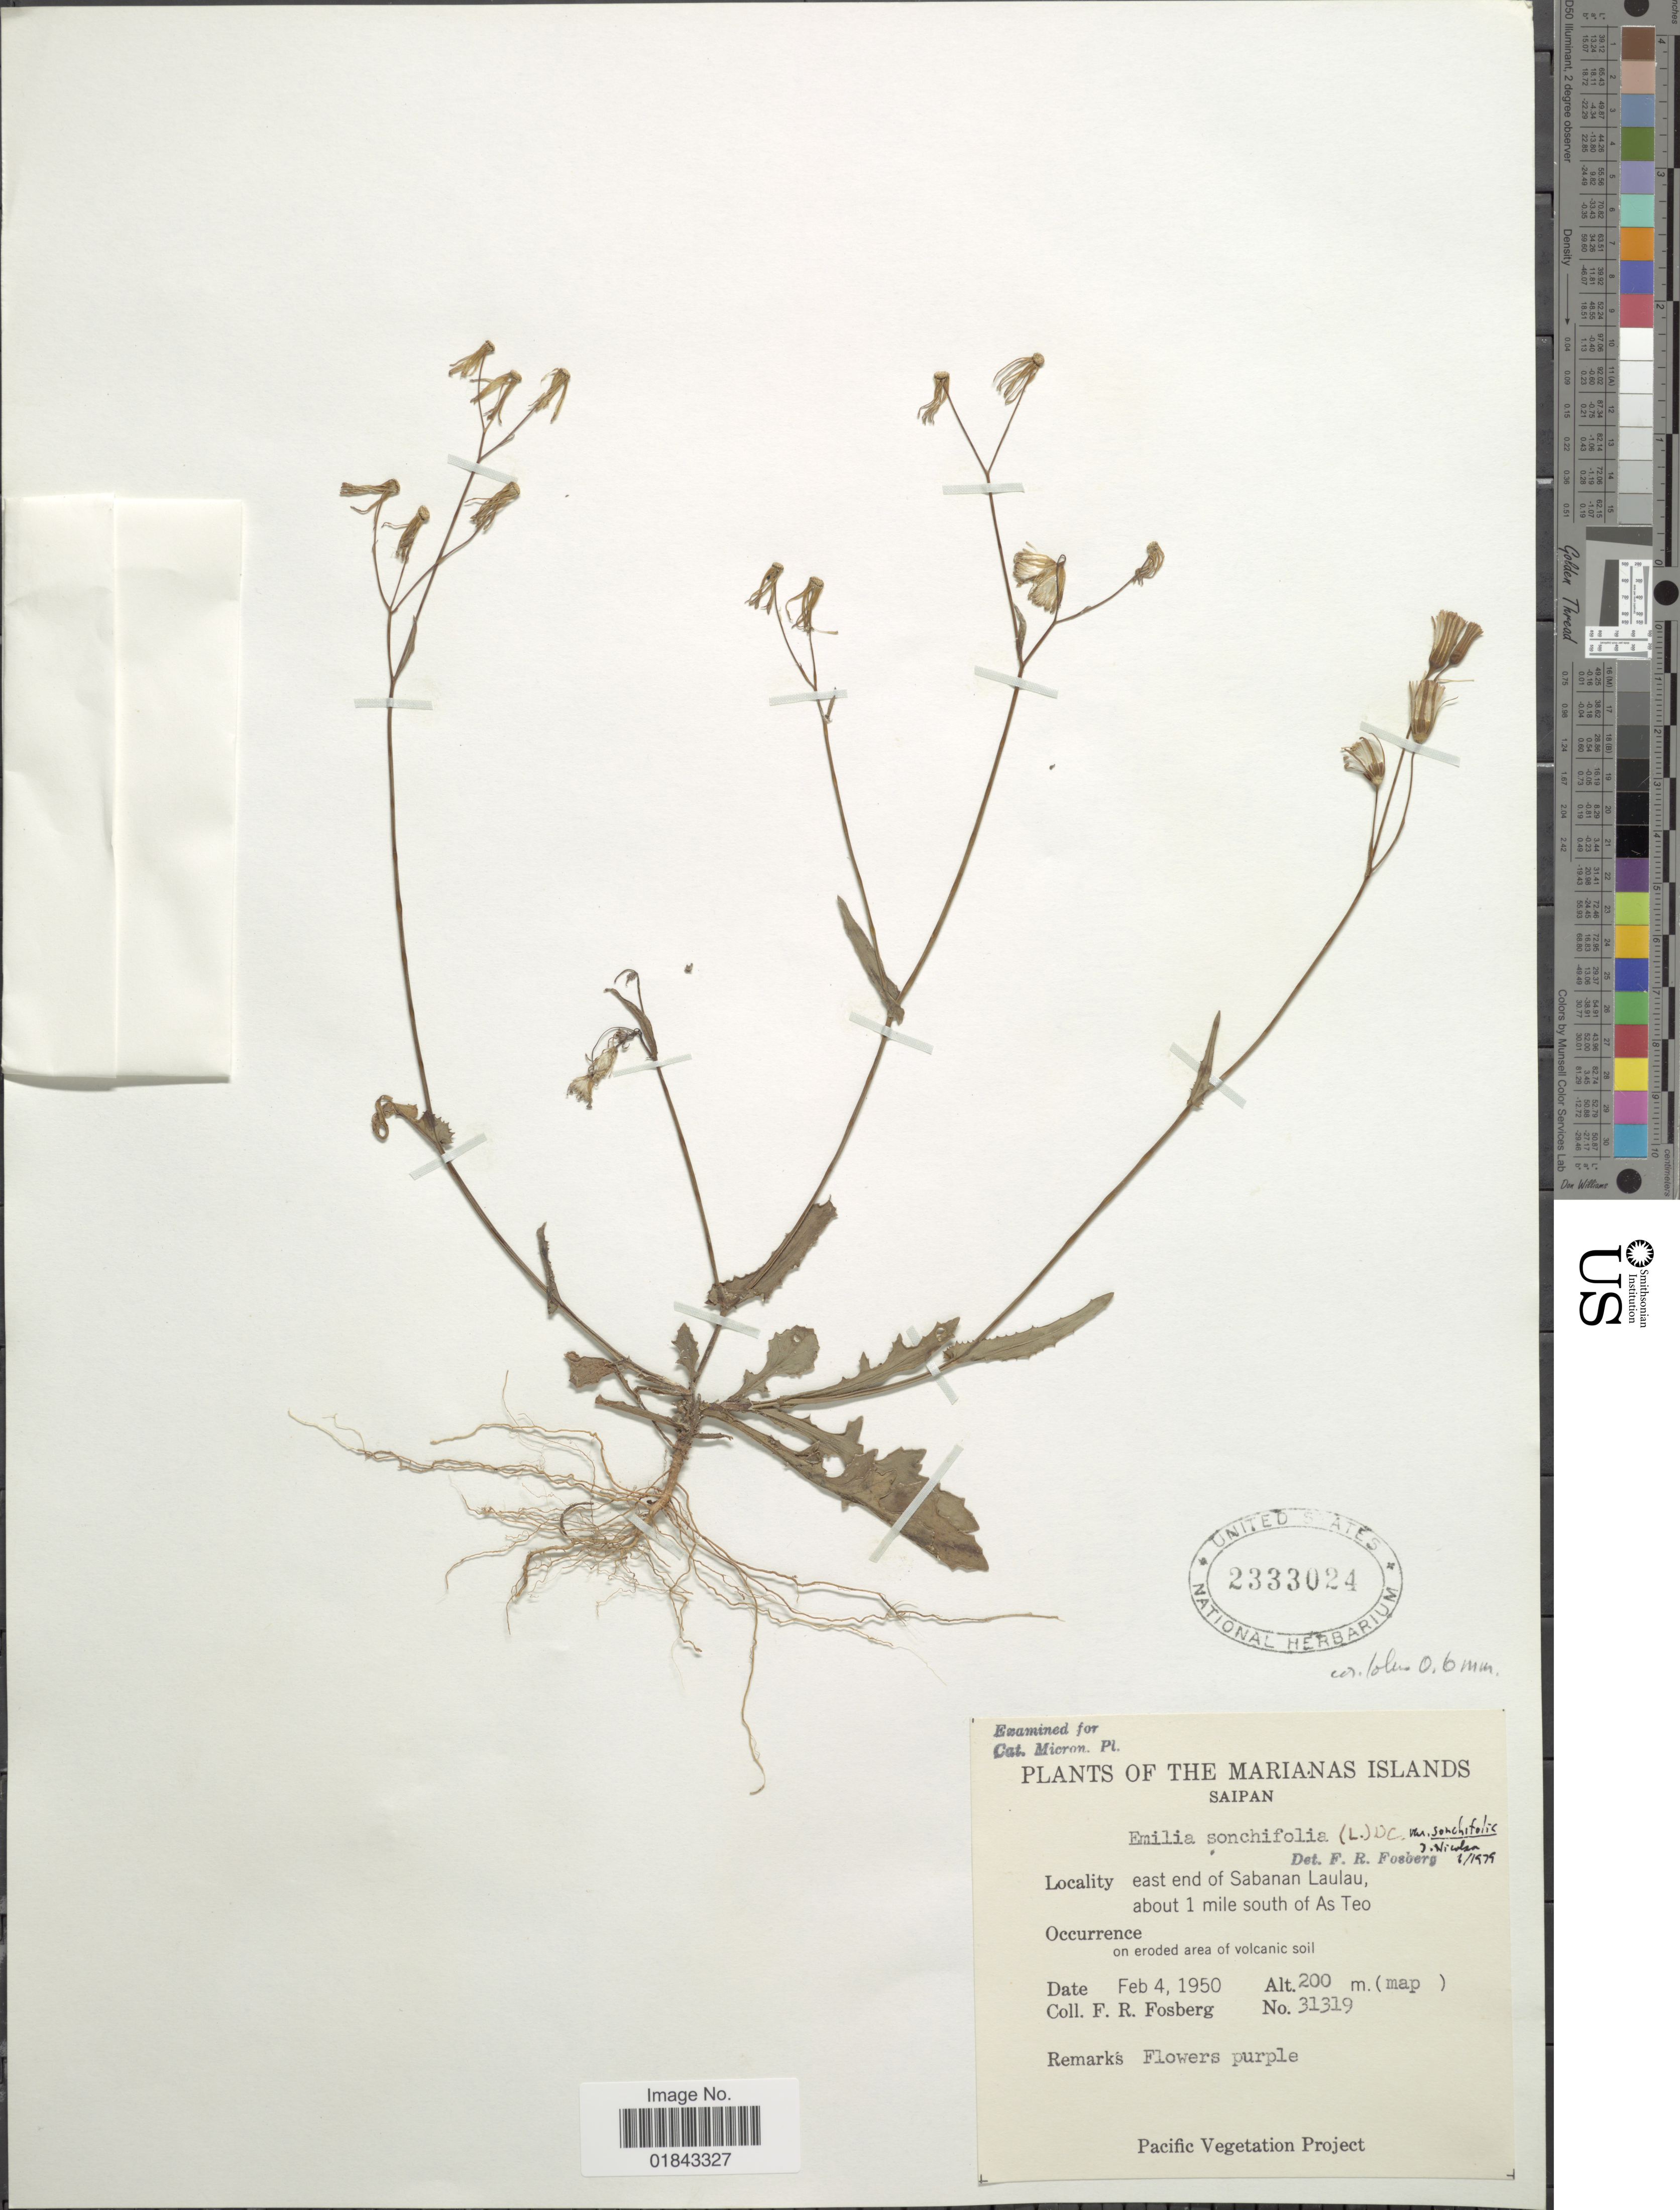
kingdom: Plantae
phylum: Tracheophyta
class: Magnoliopsida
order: Asterales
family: Asteraceae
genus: Emilia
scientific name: Emilia sonchifolia var. sonchifolia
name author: (L.) DC.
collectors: F. R. Fosberg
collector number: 31319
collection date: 1950-02-04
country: Northern Mariana Islands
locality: Marianas Islands, Saipan, east of Sabanan Laulau, about 1 mile south of As Teo, on eroded area of volcanic soil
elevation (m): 200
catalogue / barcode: US 2333024